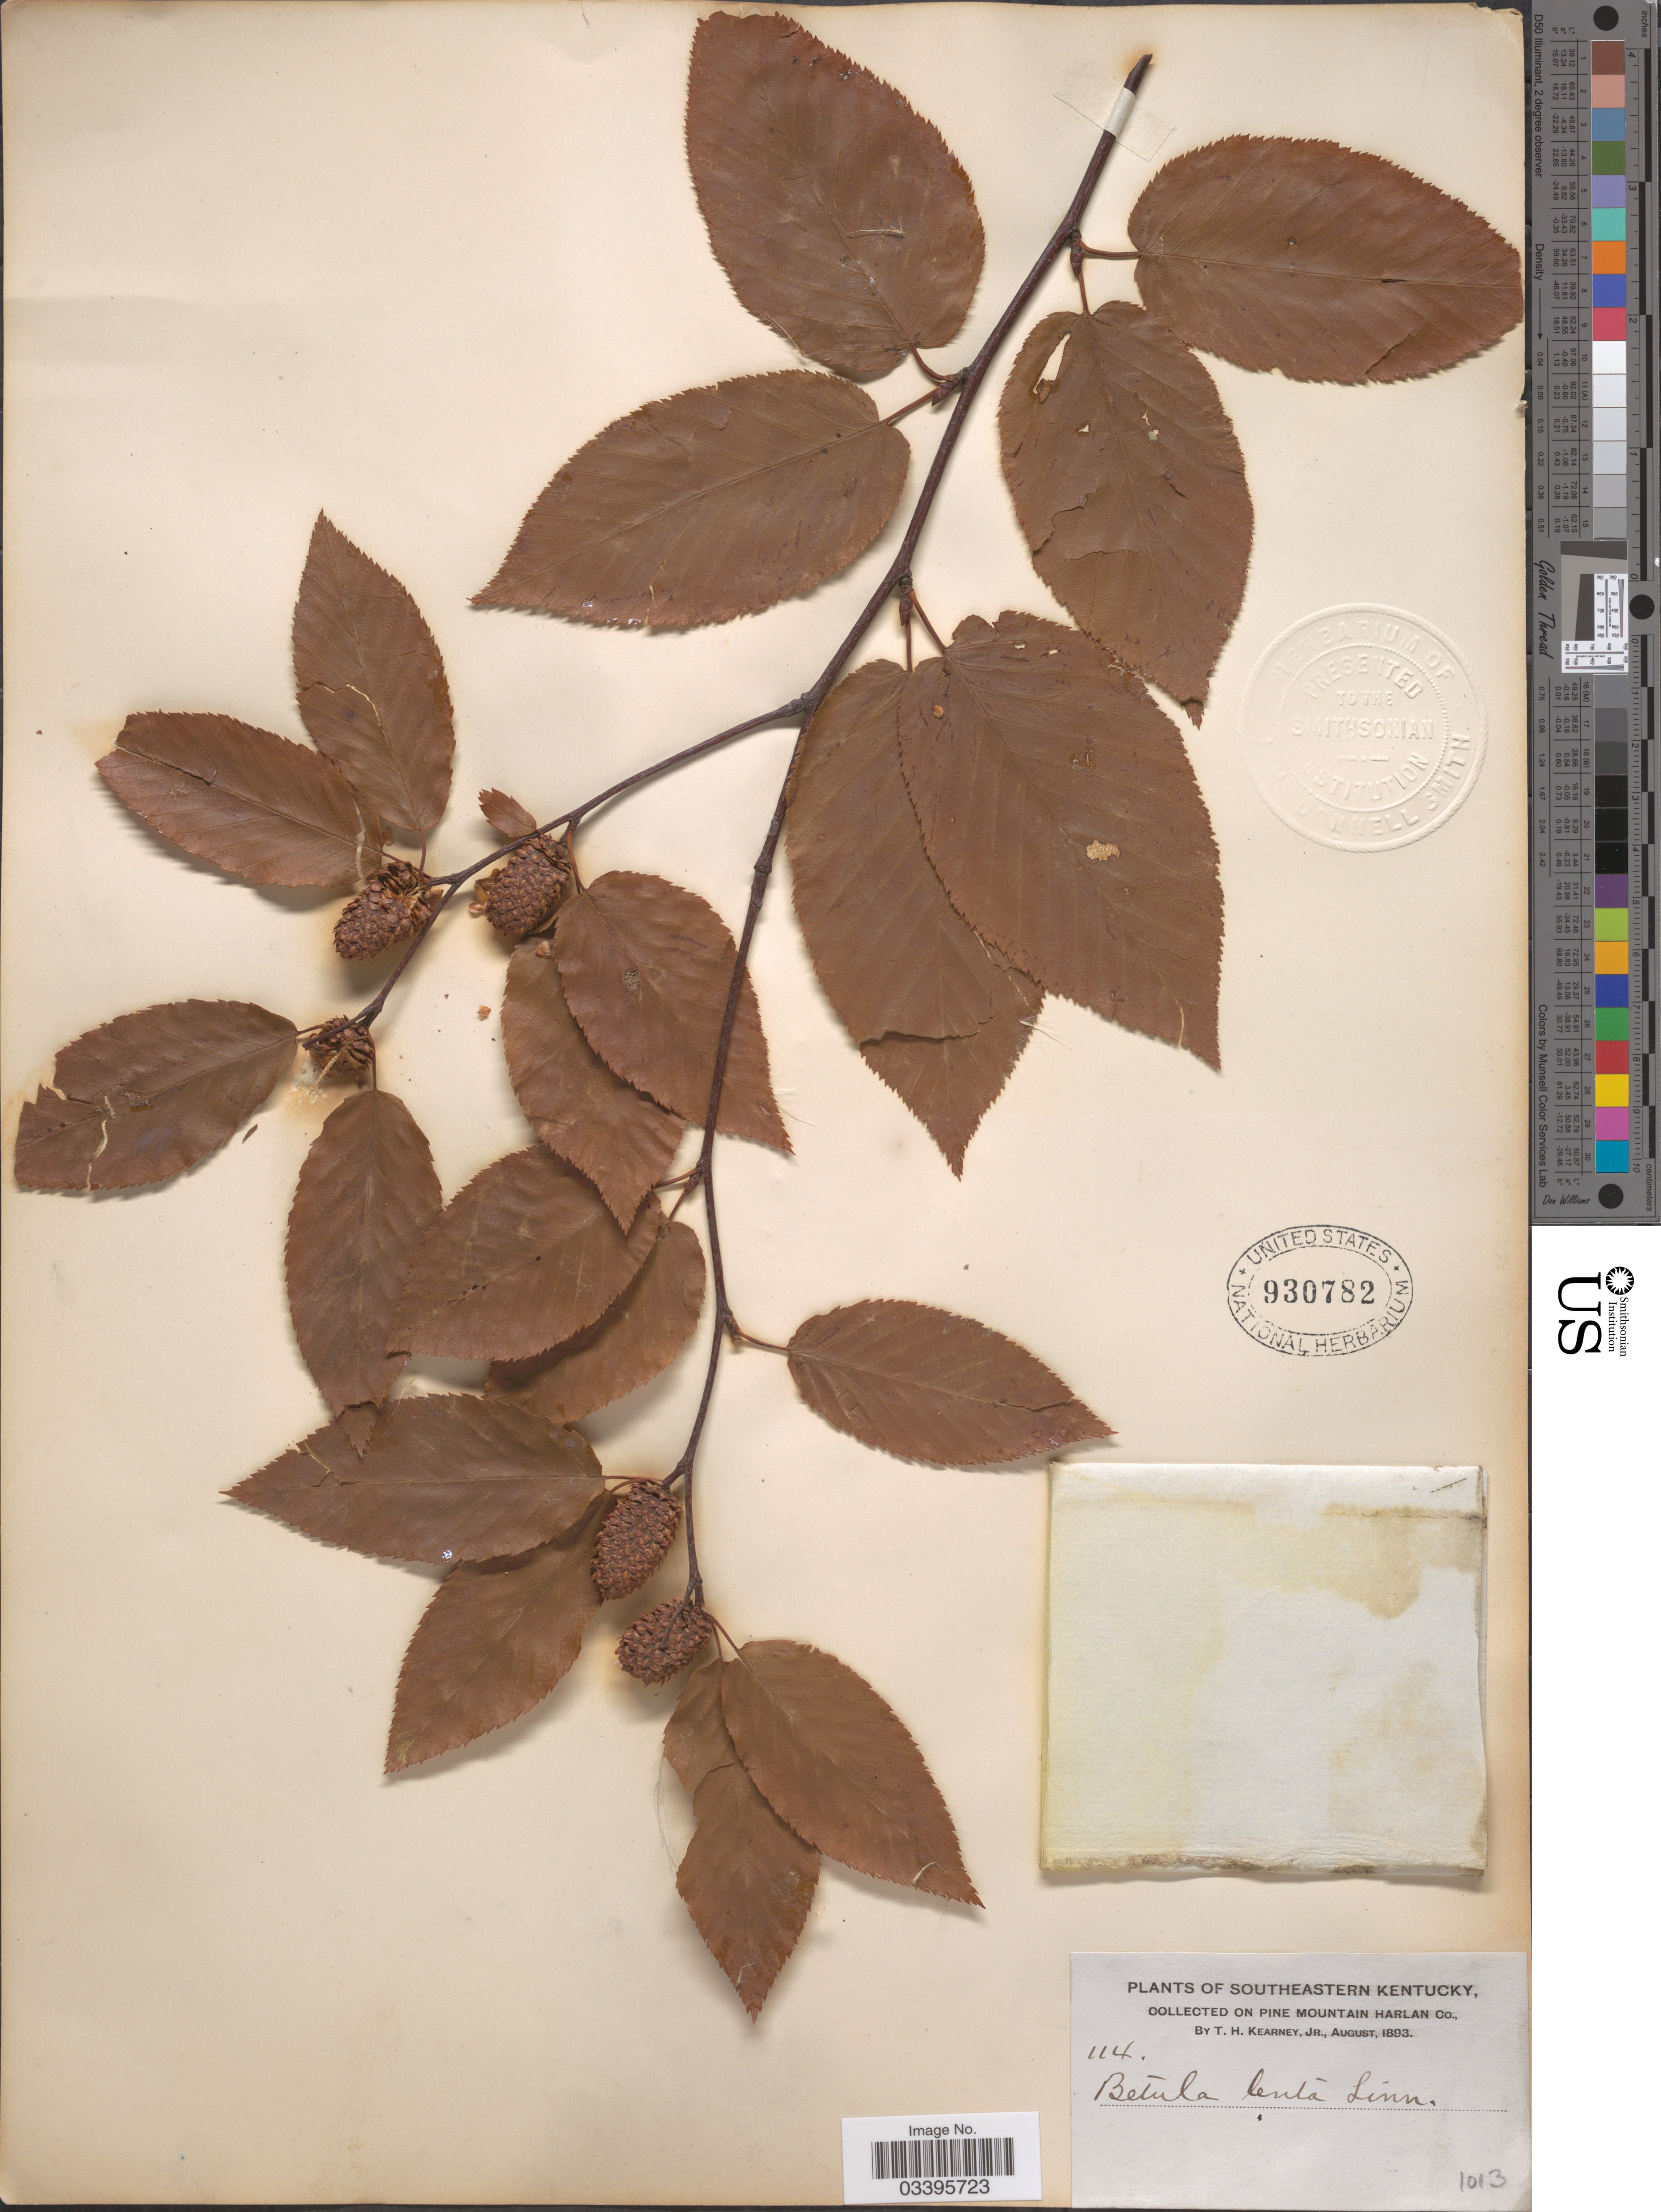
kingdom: Plantae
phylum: Tracheophyta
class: Magnoliopsida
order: Fagales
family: Betulaceae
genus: Betula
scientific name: Betula lenta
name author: L.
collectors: T. H. Kearney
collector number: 114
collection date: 1893-08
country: United States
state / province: Kentucky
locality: Southeastern Kentucky. On pine Mountain Harlan Co.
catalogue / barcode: US 930782